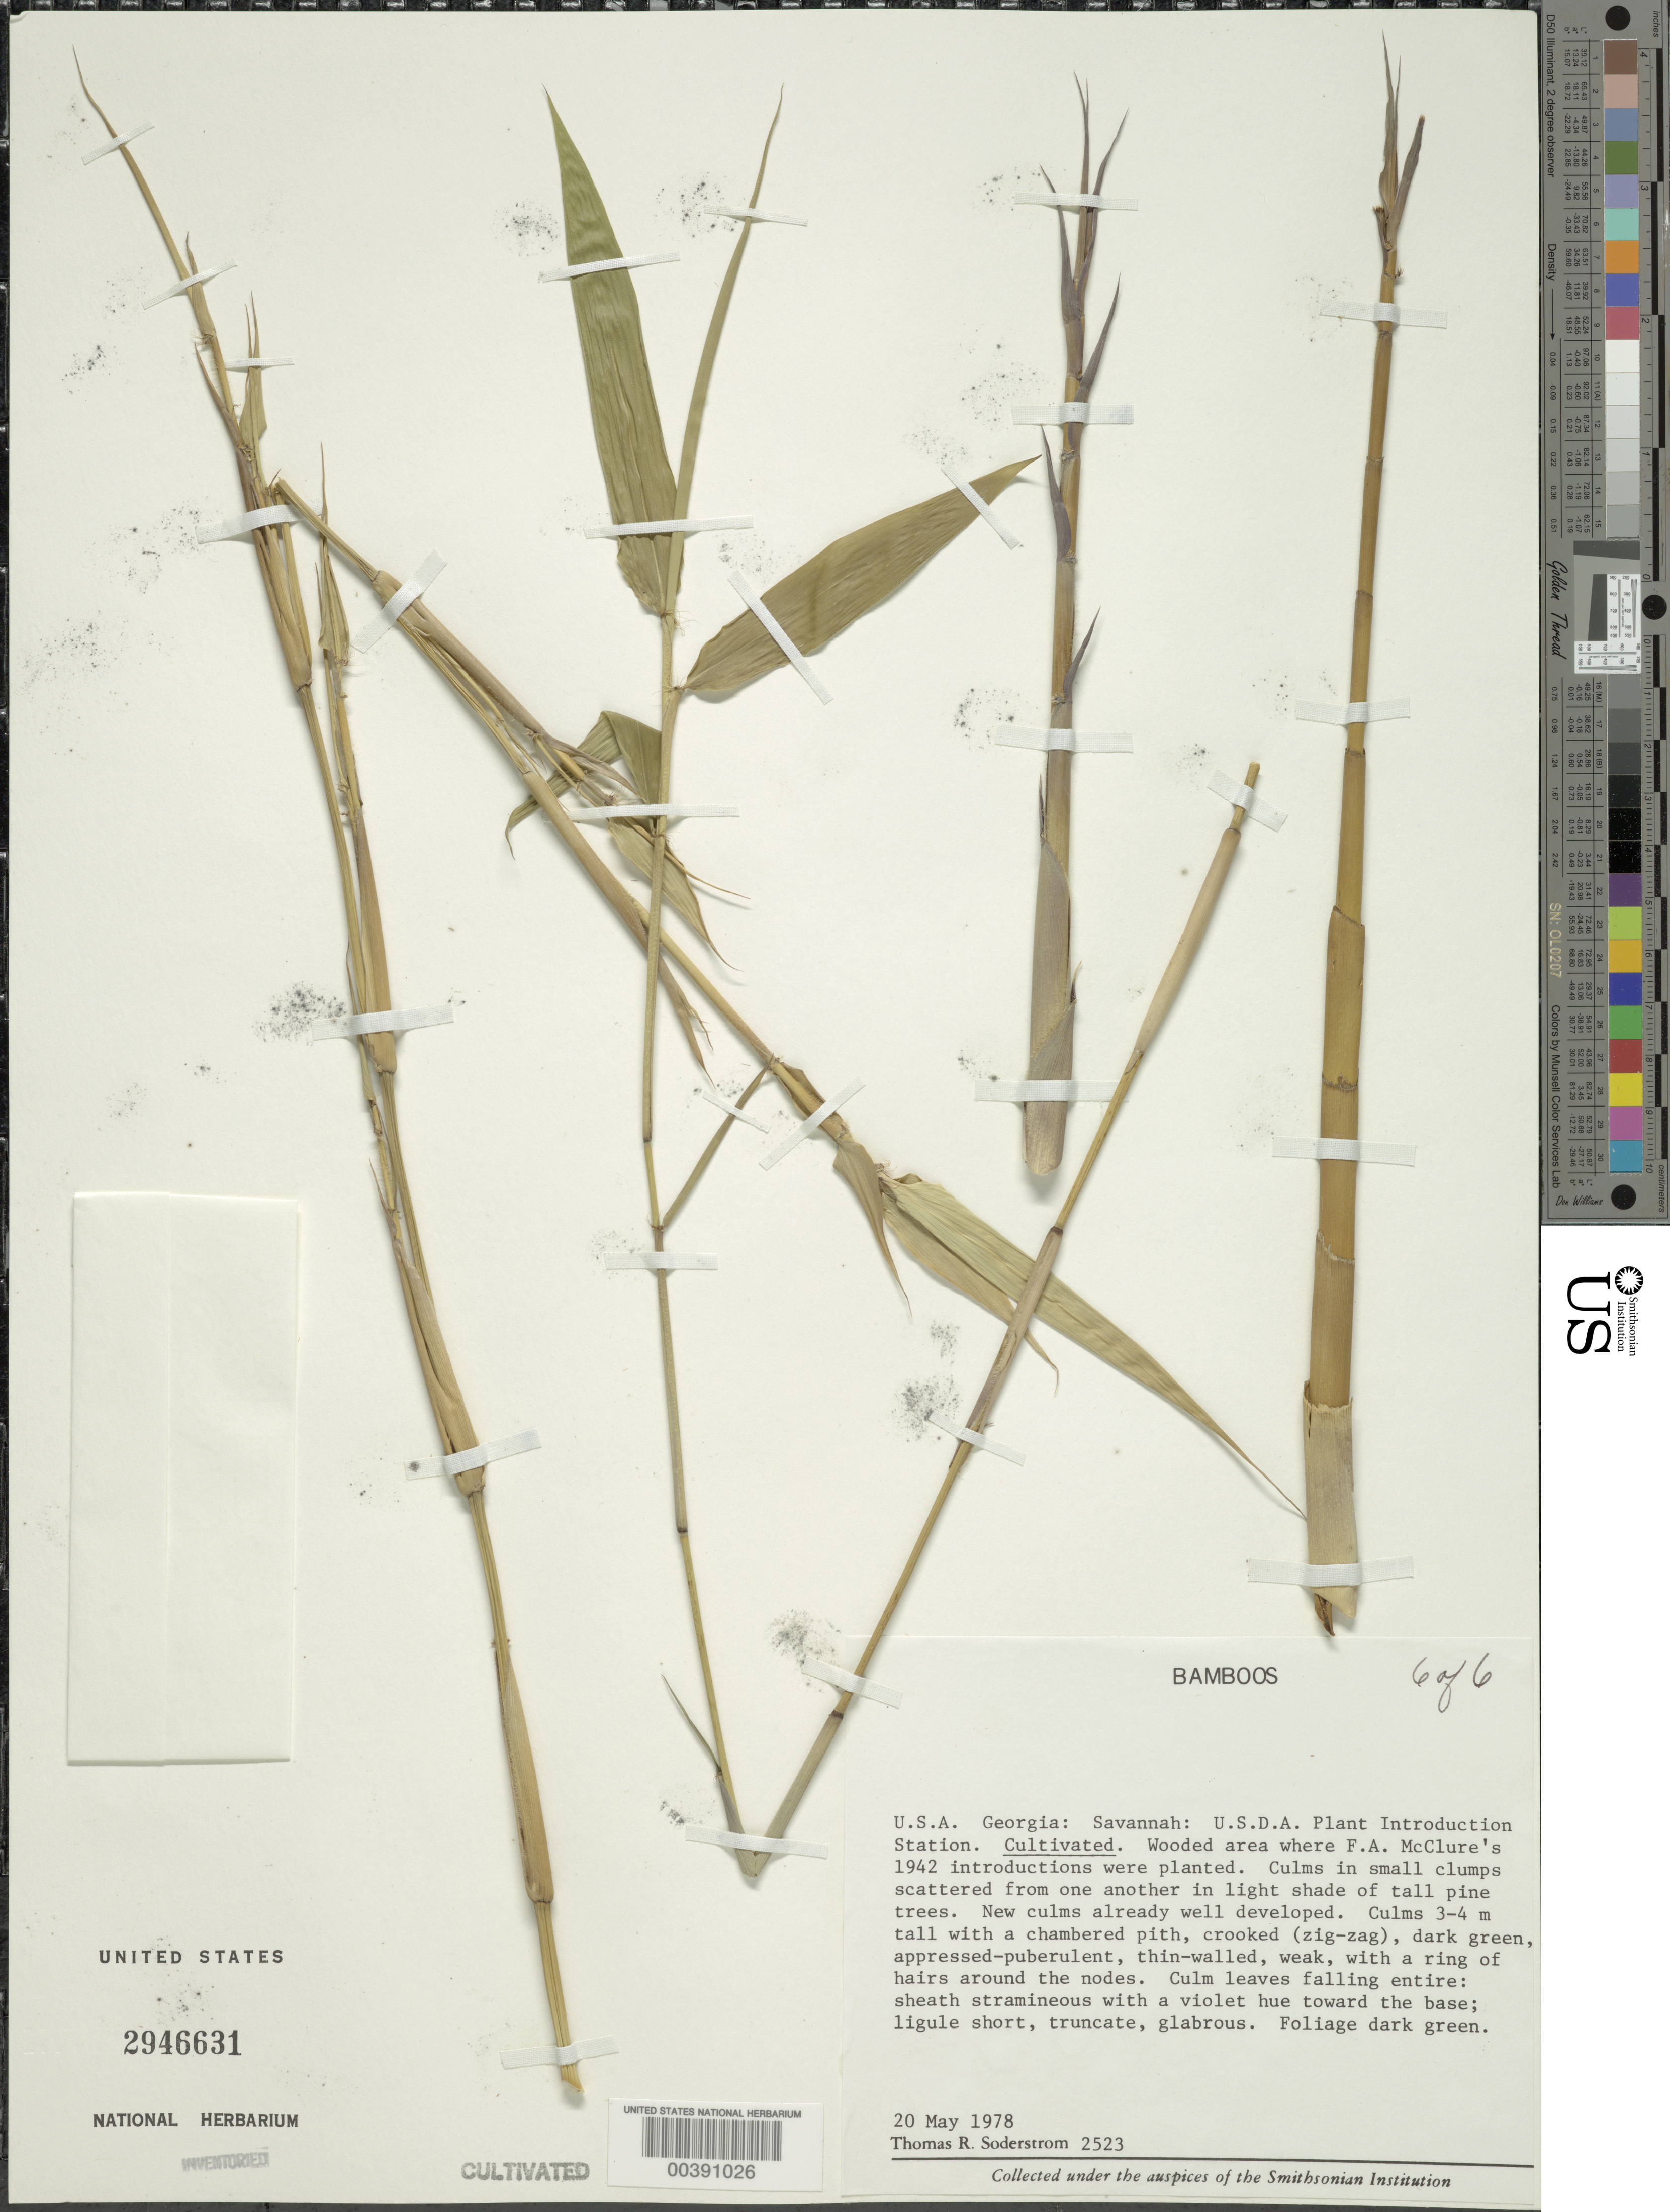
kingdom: Plantae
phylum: Tracheophyta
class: Liliopsida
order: Poales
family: Poaceae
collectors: T. R. Soderstrom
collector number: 2523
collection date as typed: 20 May 1978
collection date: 1978-05-20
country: United States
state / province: Georgia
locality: Savannah, usda pi stat.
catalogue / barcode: US 2946631